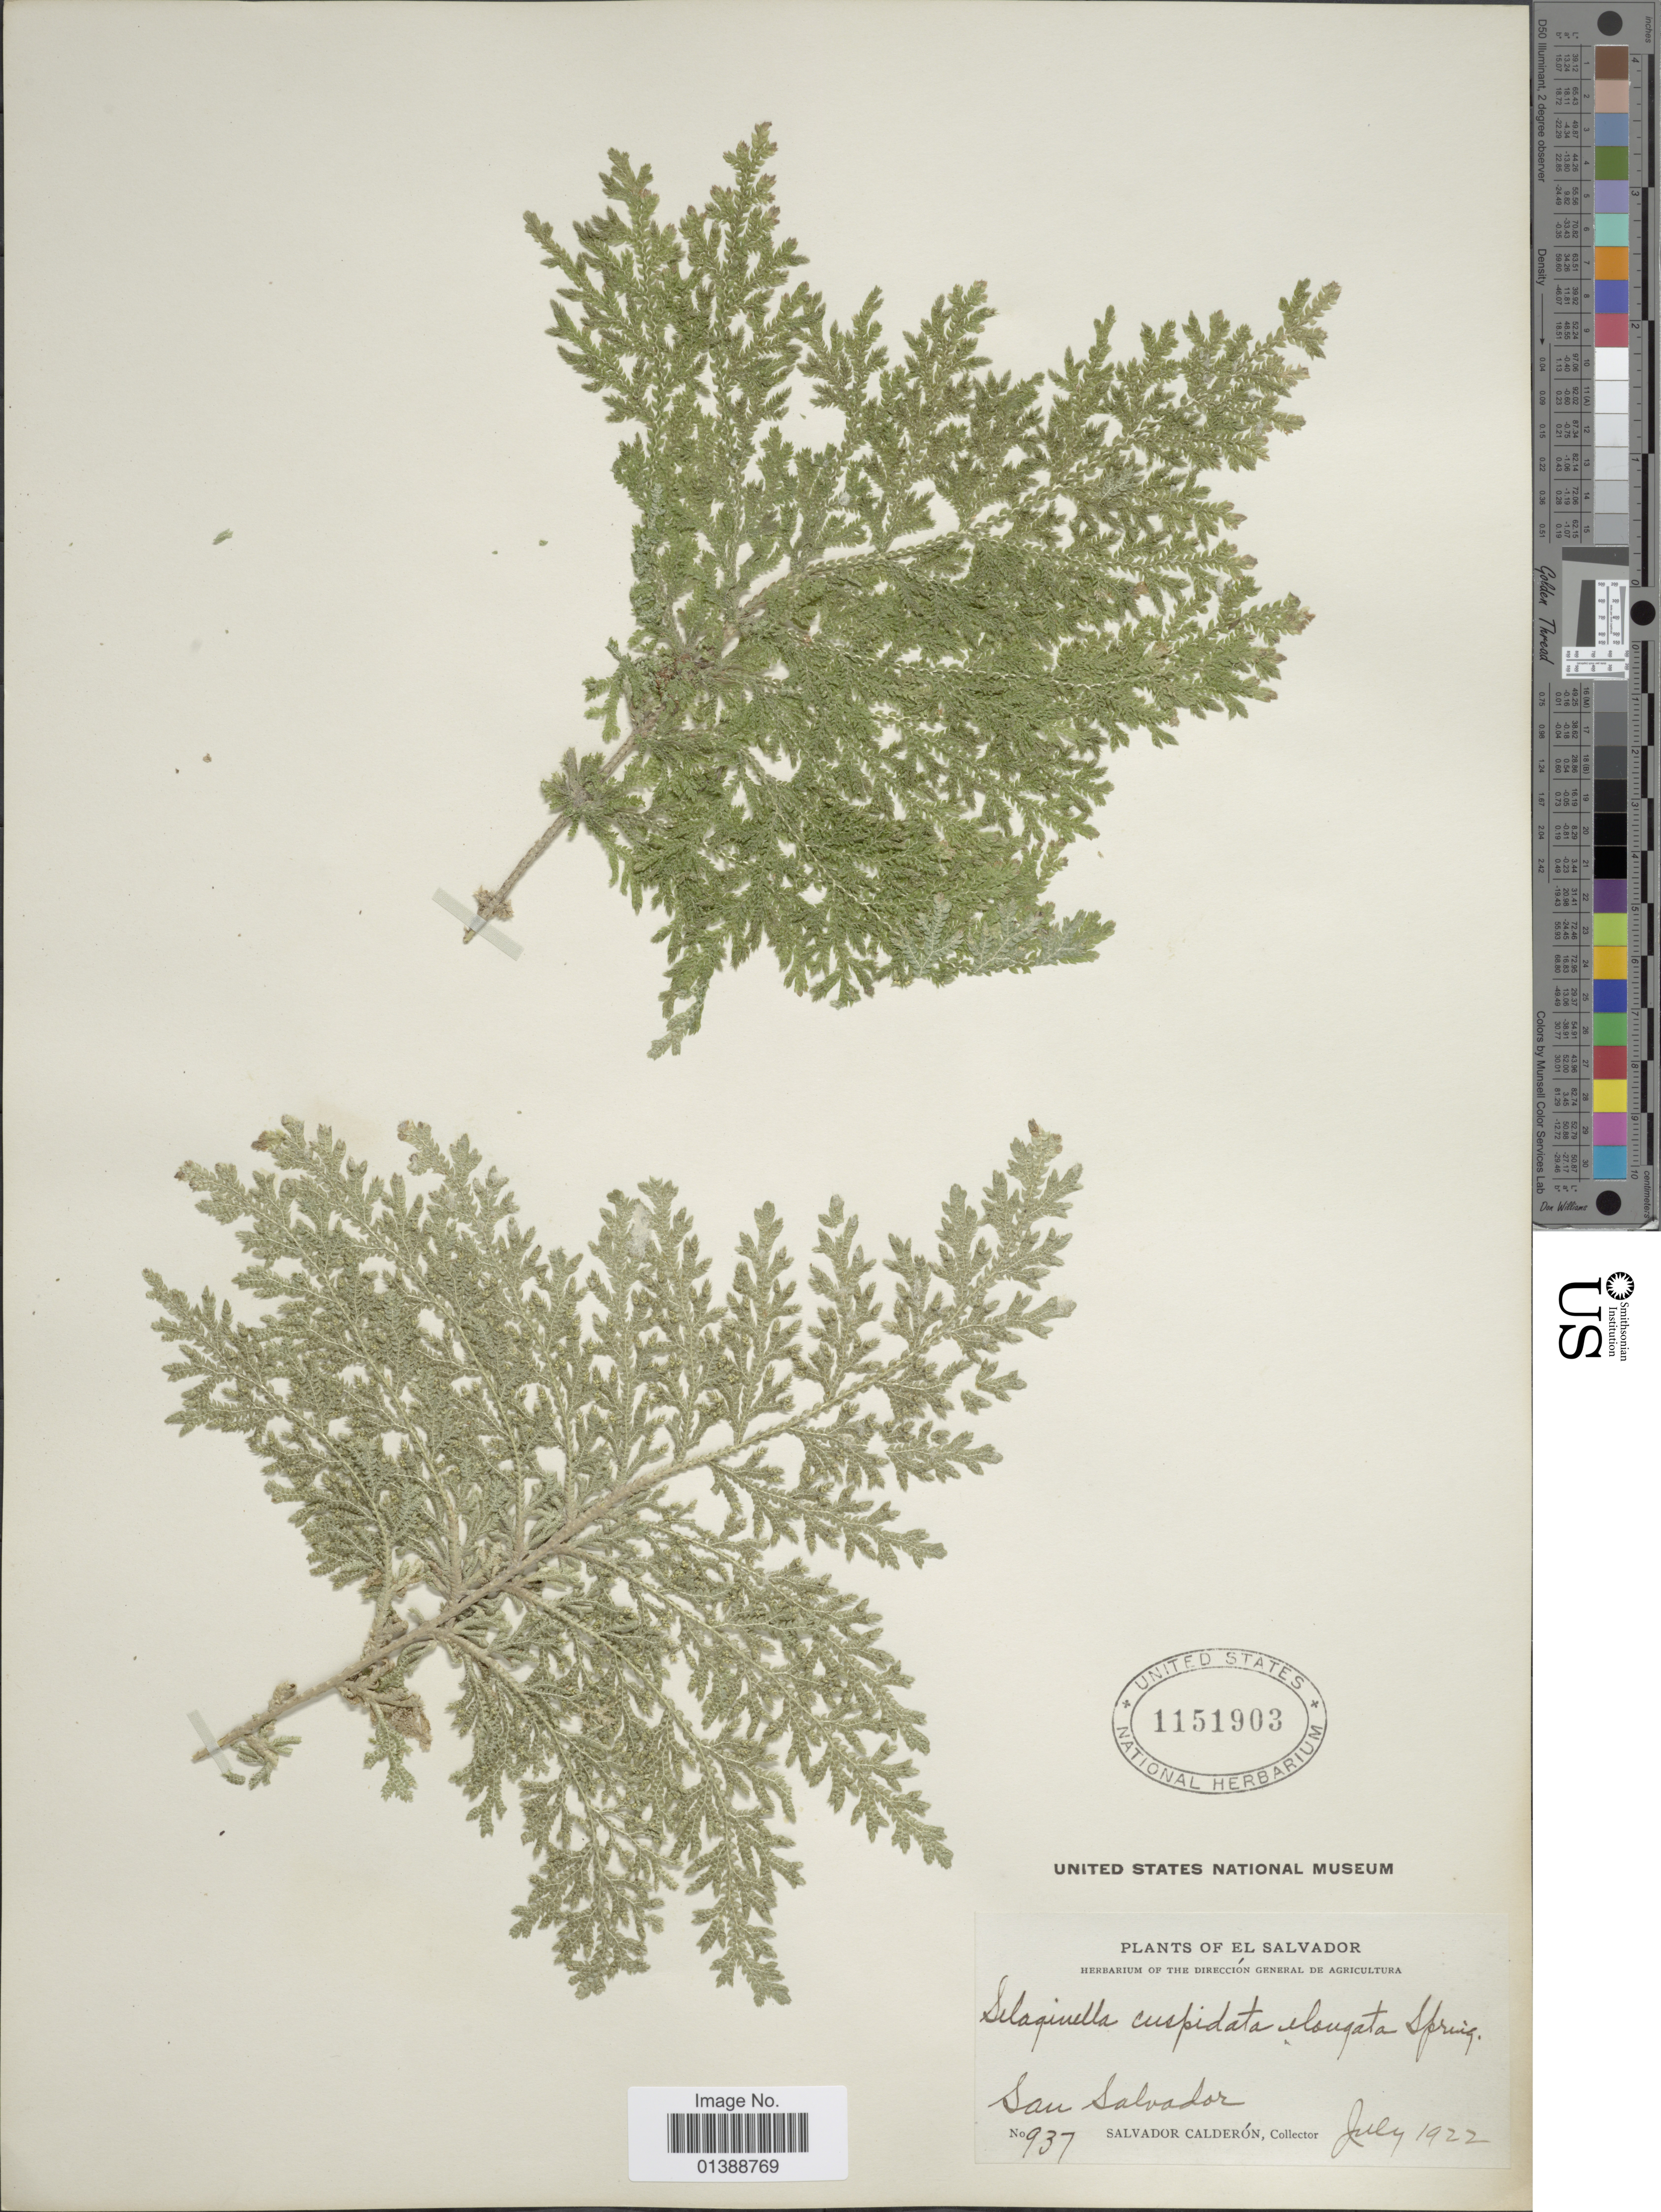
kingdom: Plantae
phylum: Tracheophyta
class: Lycopodiopsida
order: Selaginellales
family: Selaginellaceae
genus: Selaginella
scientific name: Selaginella pallescens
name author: (C. Presl) Spring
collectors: S. Calderón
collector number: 937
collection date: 1922-07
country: El Salvador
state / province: San Salvador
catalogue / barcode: US 1151903